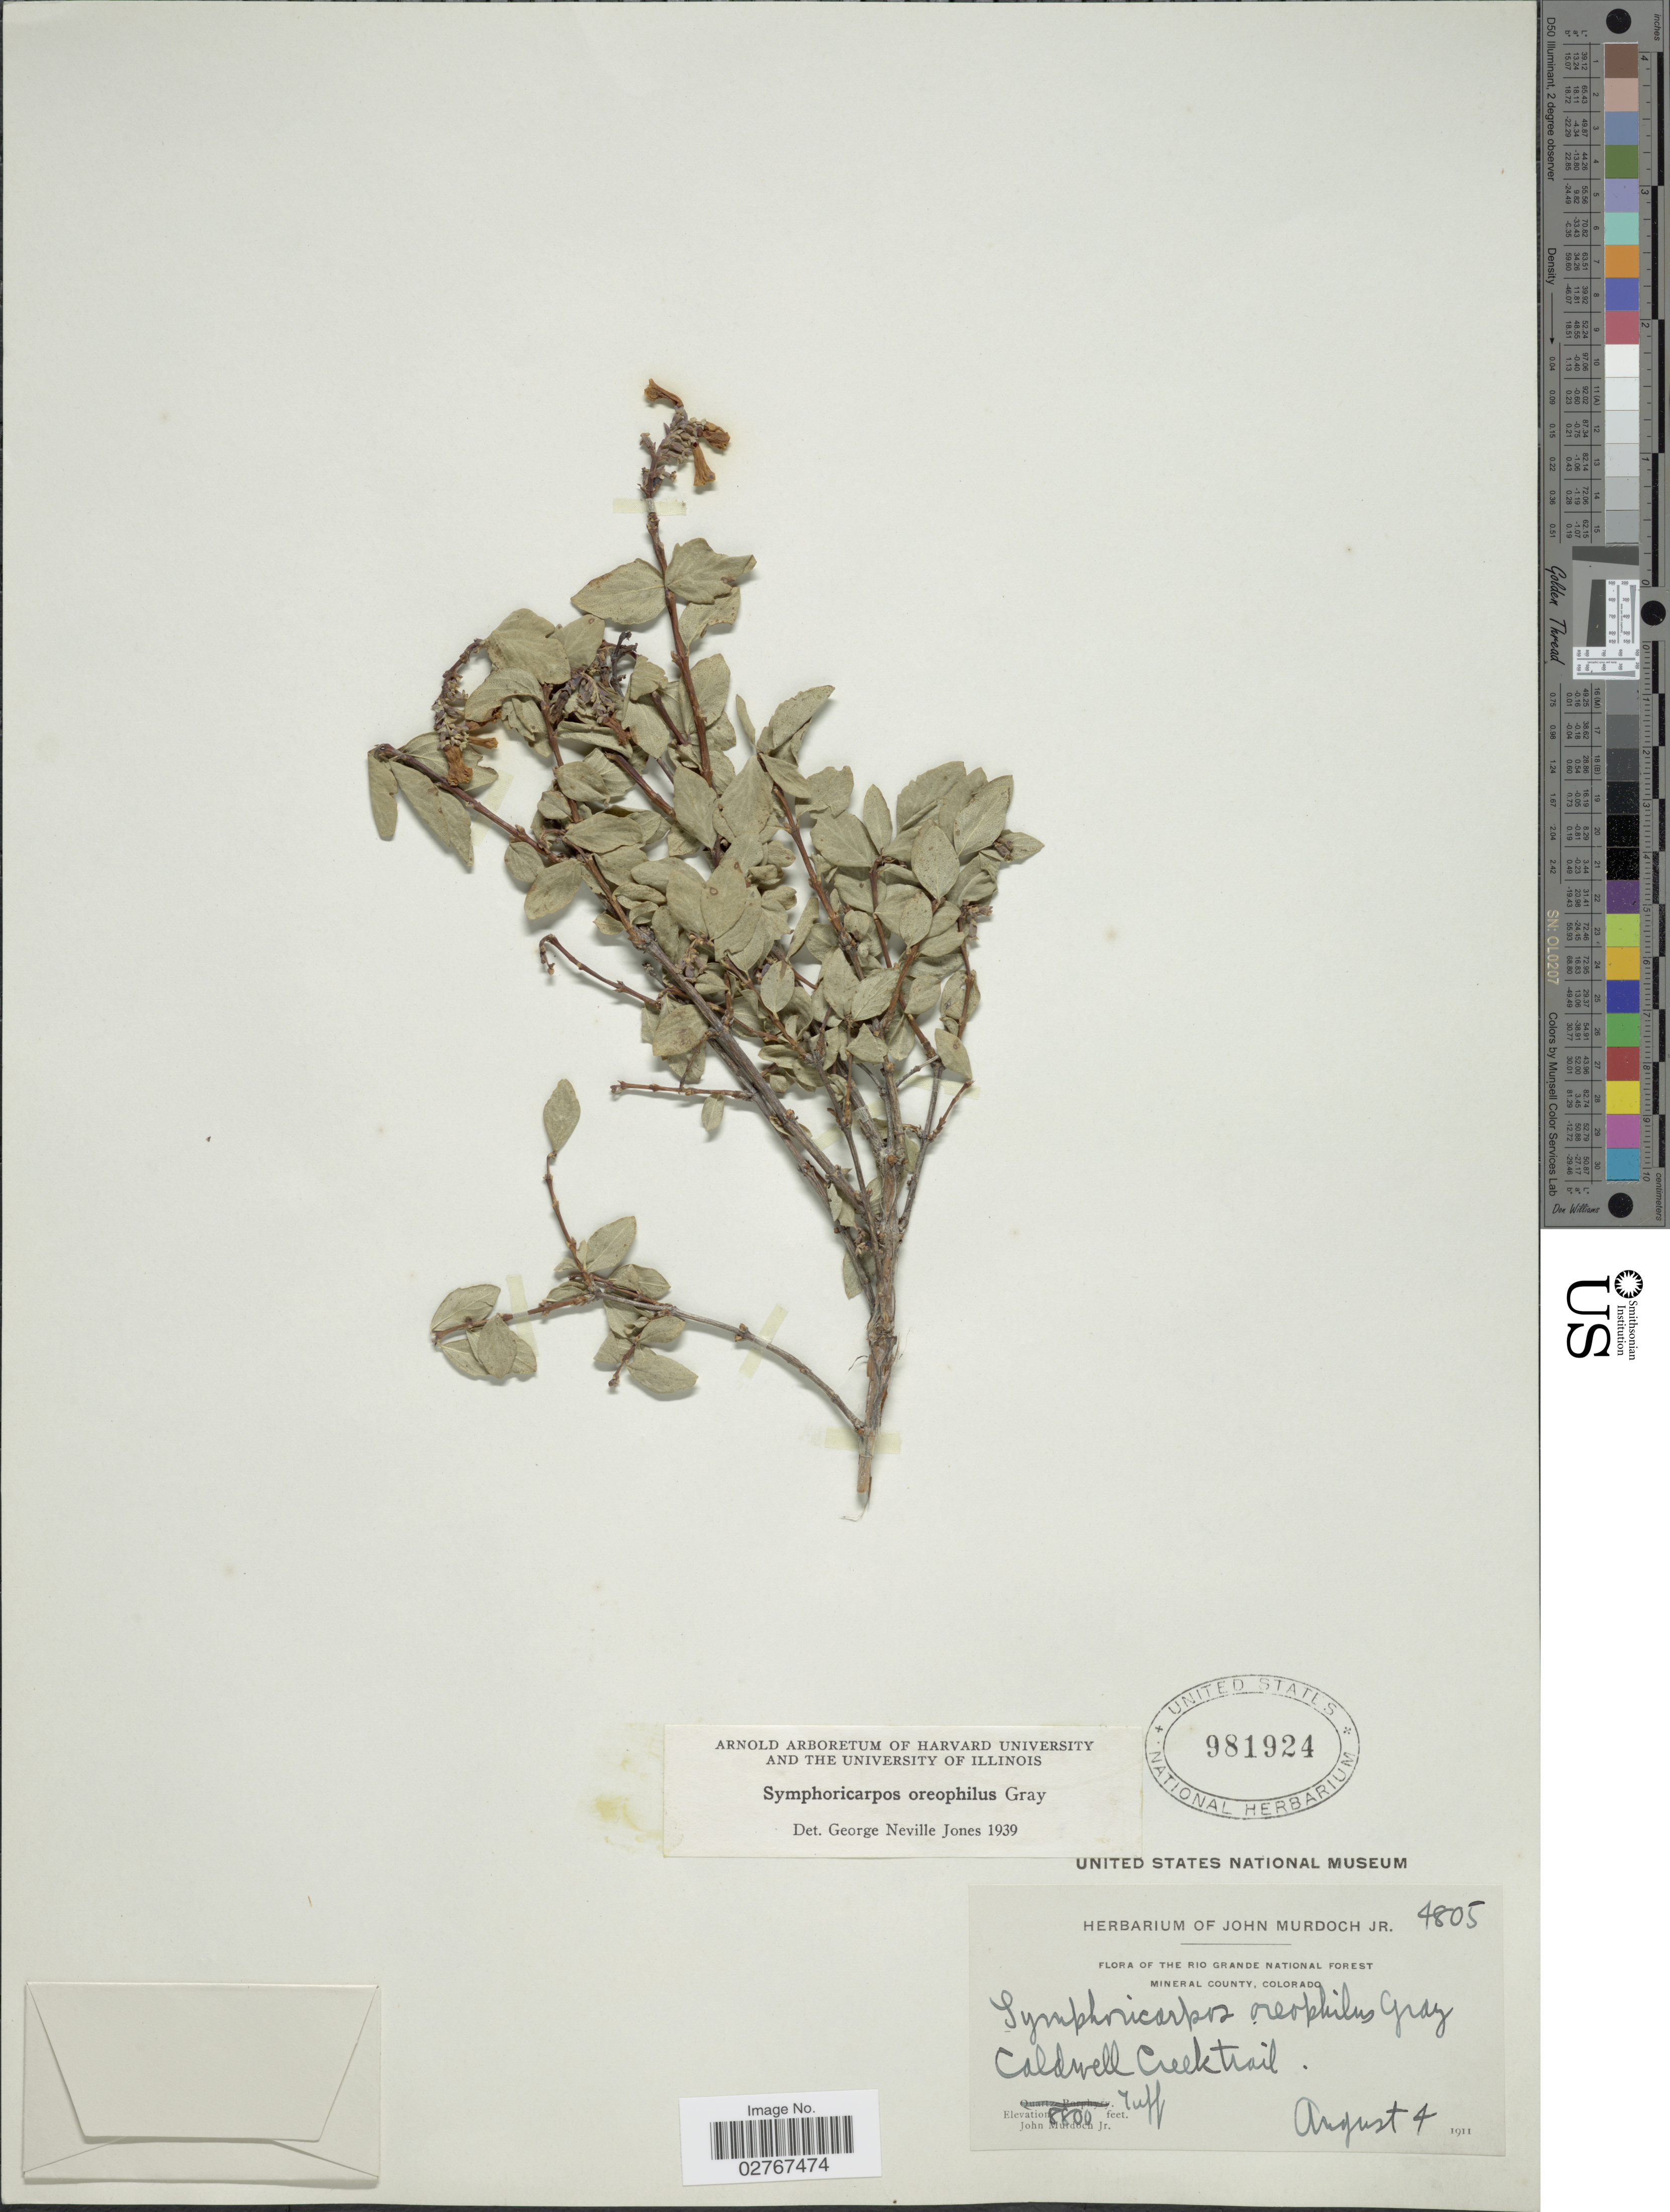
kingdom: Plantae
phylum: Tracheophyta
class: Magnoliopsida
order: Dipsacales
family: Caprifoliaceae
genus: Symphoricarpos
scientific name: Symphoricarpos oreophilus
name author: A. Gray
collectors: J. Murdoch Jr.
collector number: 4805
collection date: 1911-08-04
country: United States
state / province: Colorado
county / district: Mineral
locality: Rio Grande National Forest, Mineral County, Caldwell Creek trail,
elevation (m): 2682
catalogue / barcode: US 981924